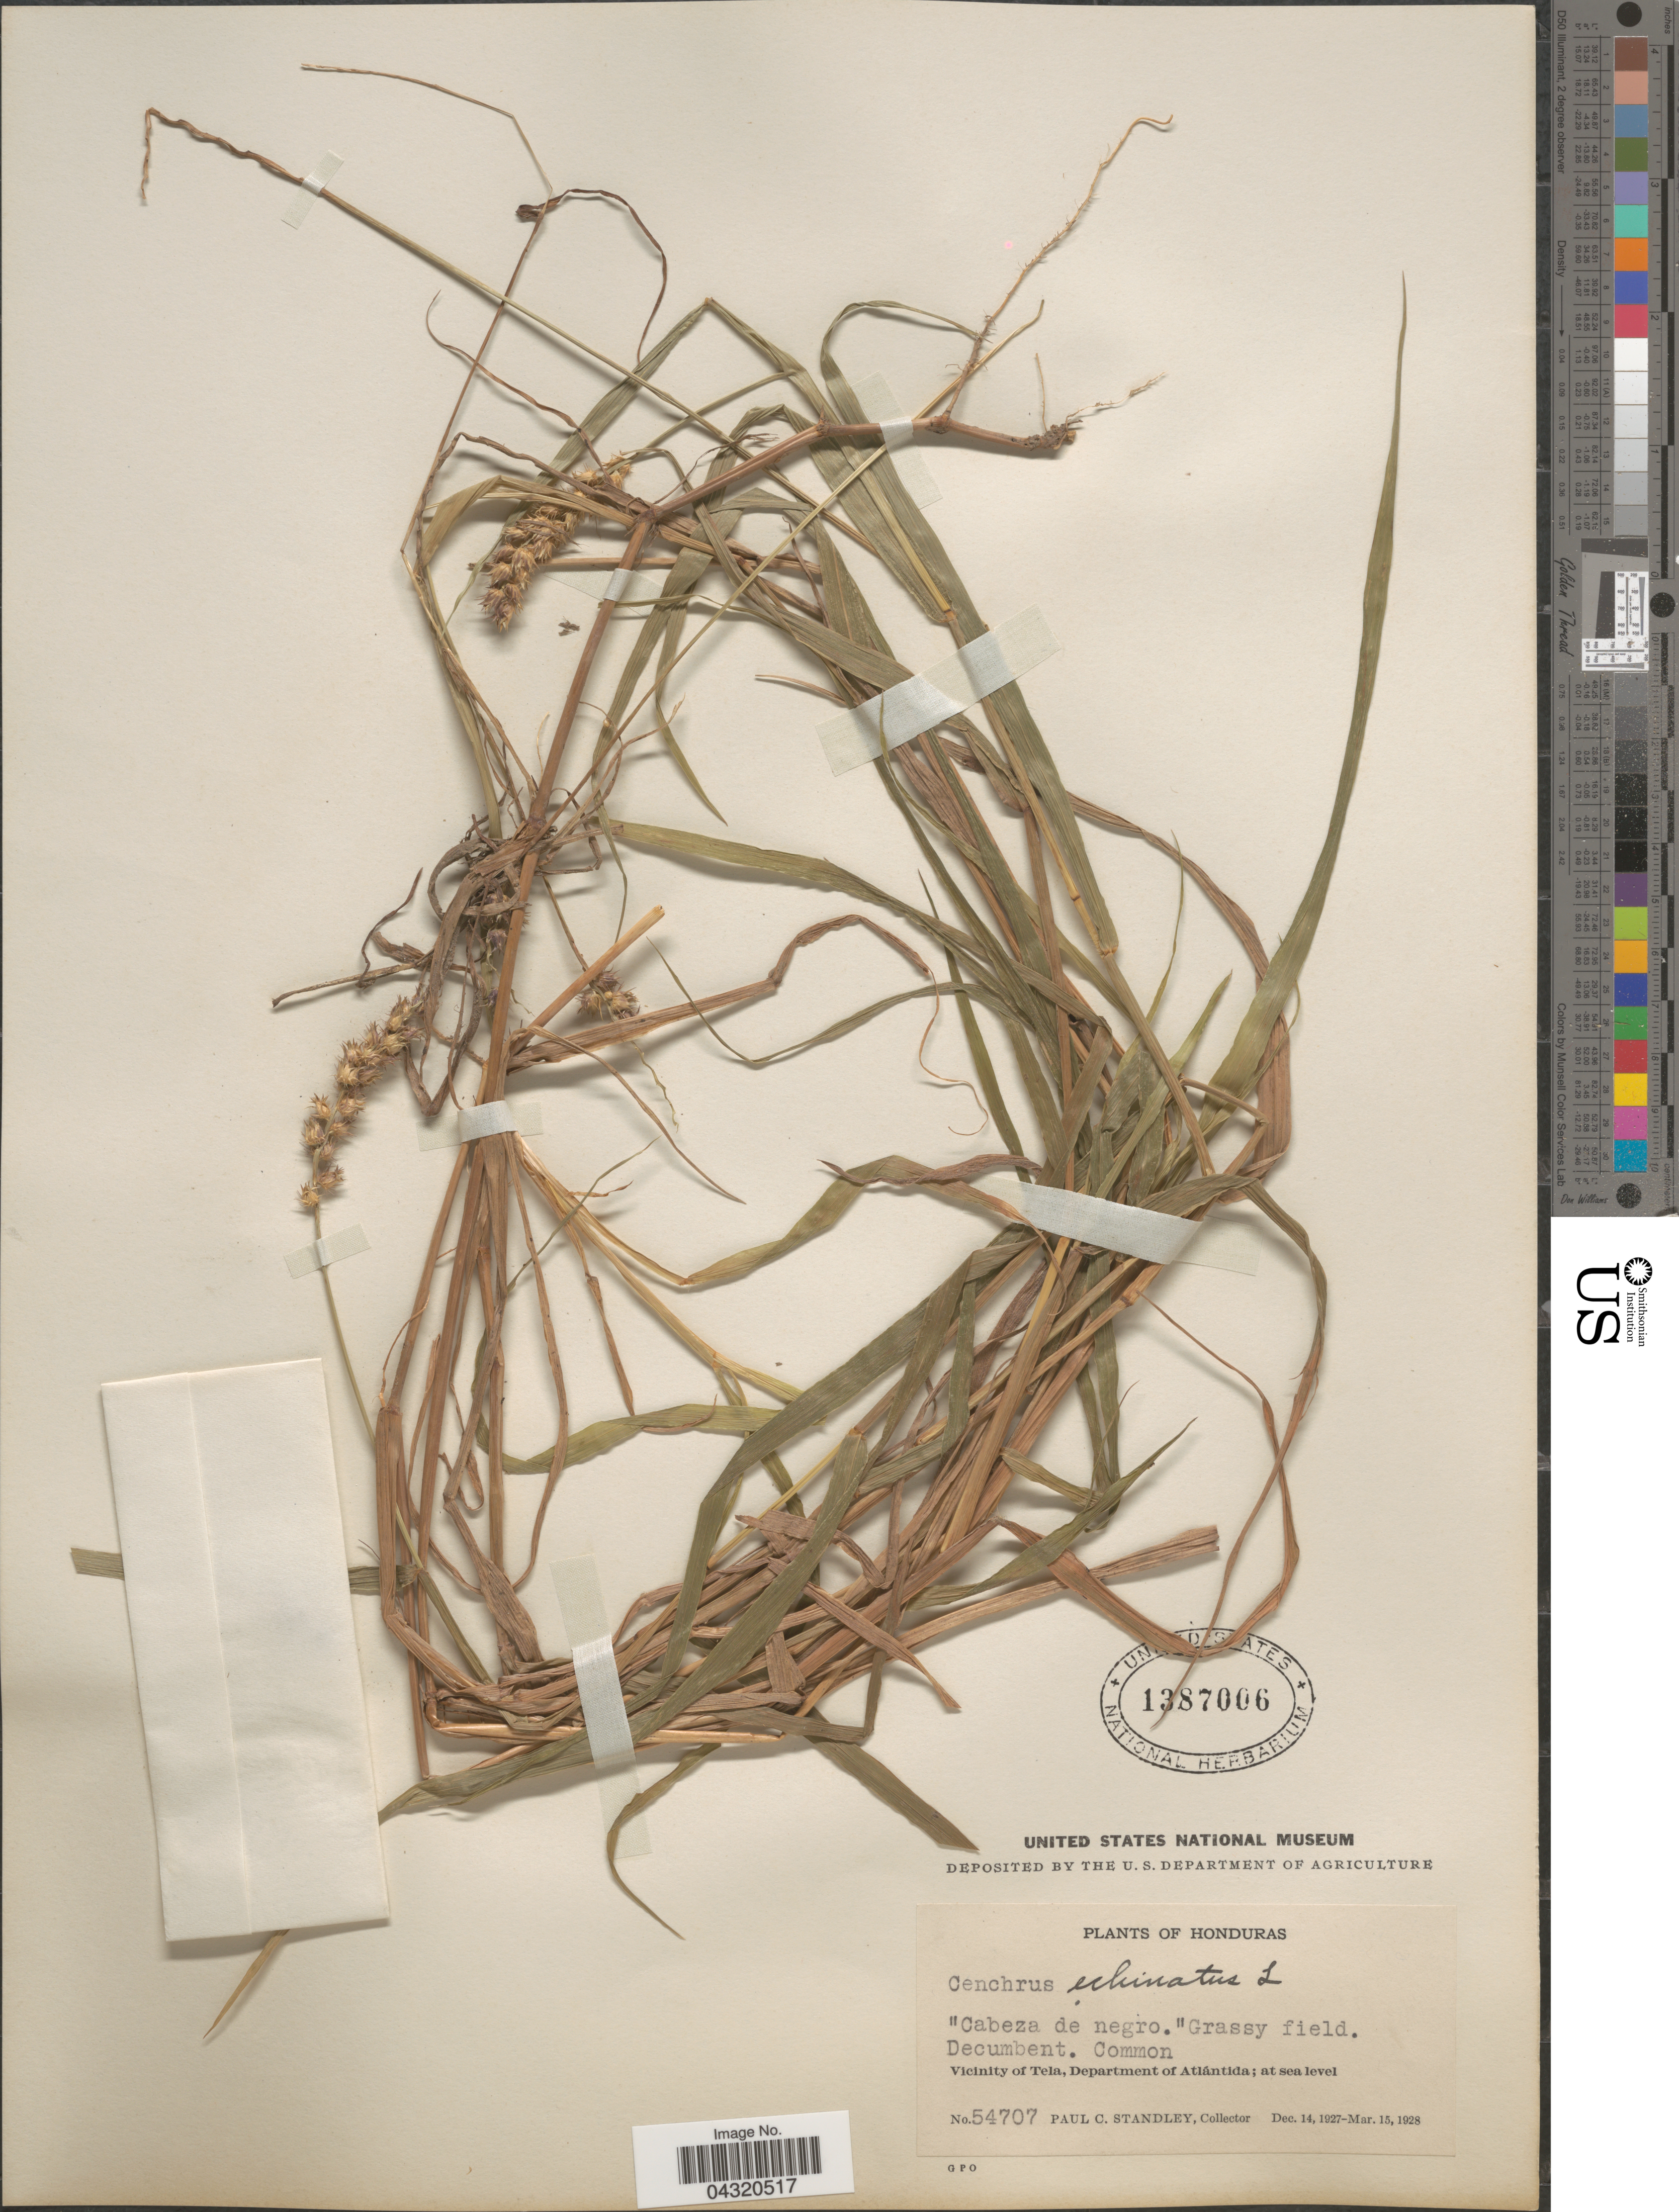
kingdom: Plantae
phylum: Tracheophyta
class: Liliopsida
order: Poales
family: Poaceae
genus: Cenchrus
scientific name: Cenchrus echinatus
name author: L.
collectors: P. C. Standley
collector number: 54707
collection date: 1927-12-14/1928-03-15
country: Honduras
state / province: Atlantida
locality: Cabeza de negro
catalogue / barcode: US 1387006